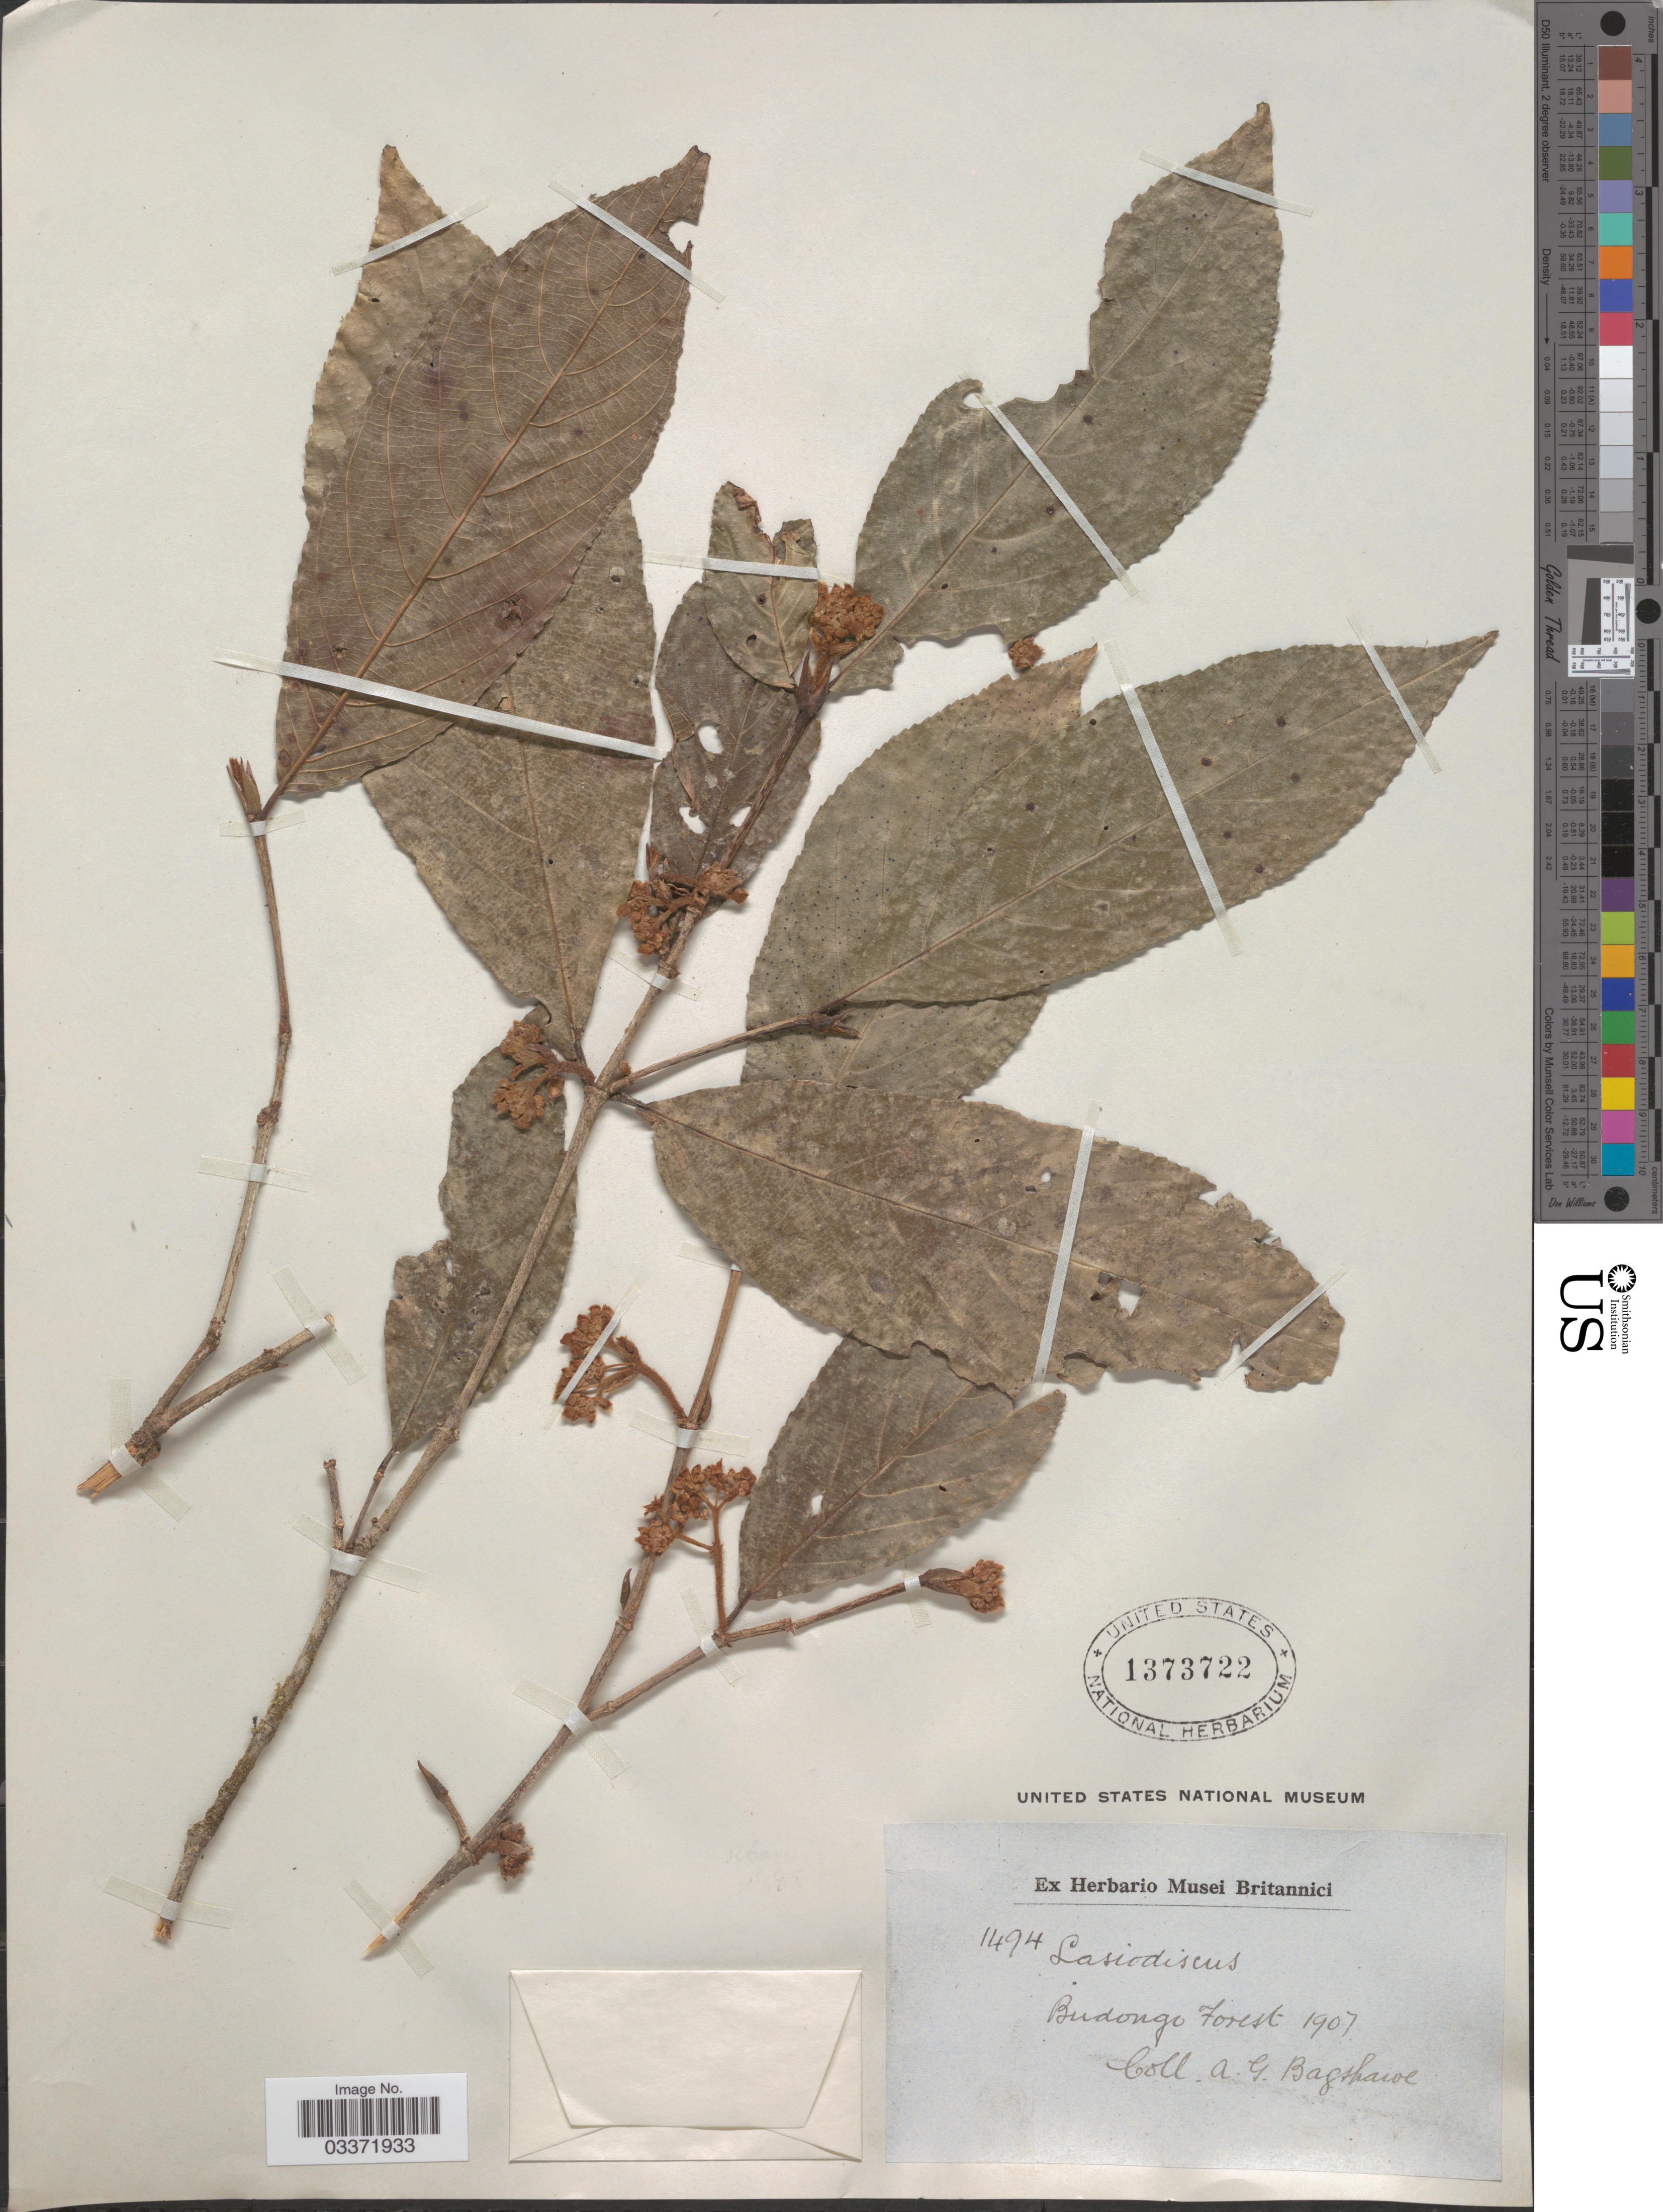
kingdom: Plantae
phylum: Tracheophyta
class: Magnoliopsida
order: Rosales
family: Rhamnaceae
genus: Lasiodiscus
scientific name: Lasiodiscus sp.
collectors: A. Bagshawe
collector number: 1494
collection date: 1907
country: Uganda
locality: Budongo Forest.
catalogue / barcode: US 1373722